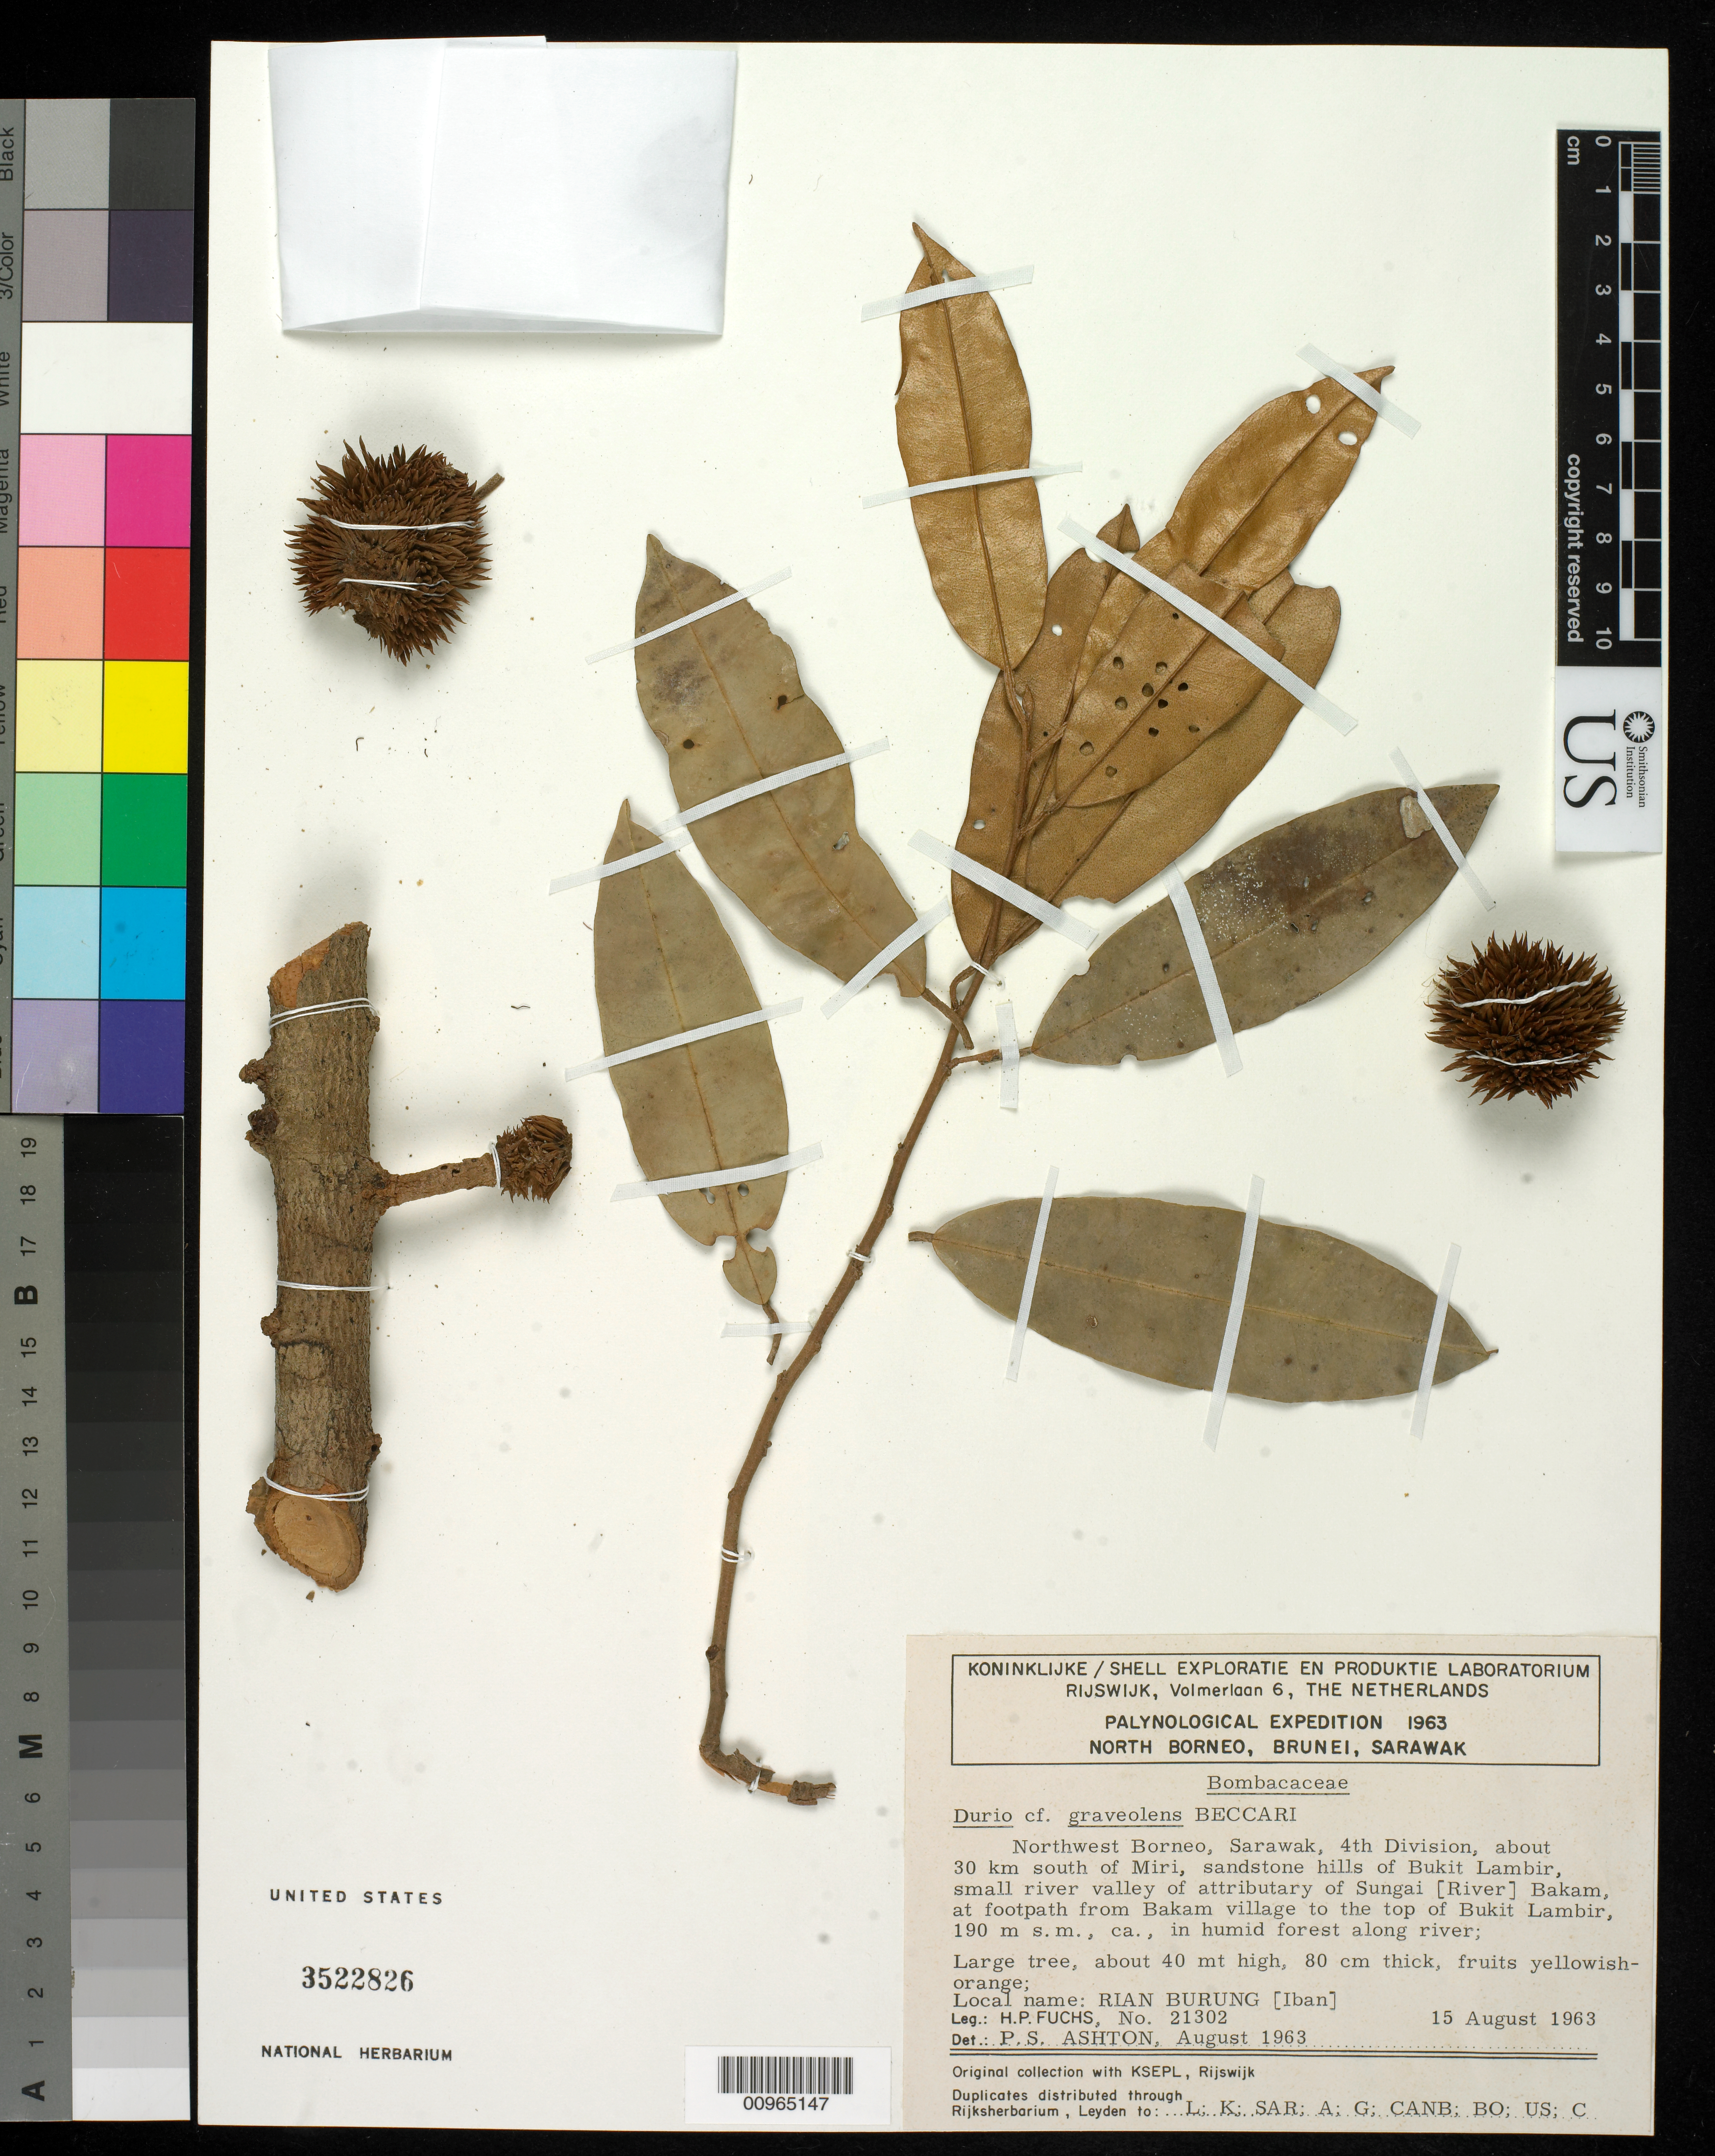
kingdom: Plantae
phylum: Tracheophyta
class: Magnoliopsida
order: Malvales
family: Malvaceae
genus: Durio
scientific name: Durio graveolens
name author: Becc.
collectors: J. F. Veldkamp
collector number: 21302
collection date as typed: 23 Jan 1983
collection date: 1983-01-23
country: Indonesia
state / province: Kalimantan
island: Borneo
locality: Tumbang Tapi. Near river's bank, much disturbed secondary forest.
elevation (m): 100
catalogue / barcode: US 3522826